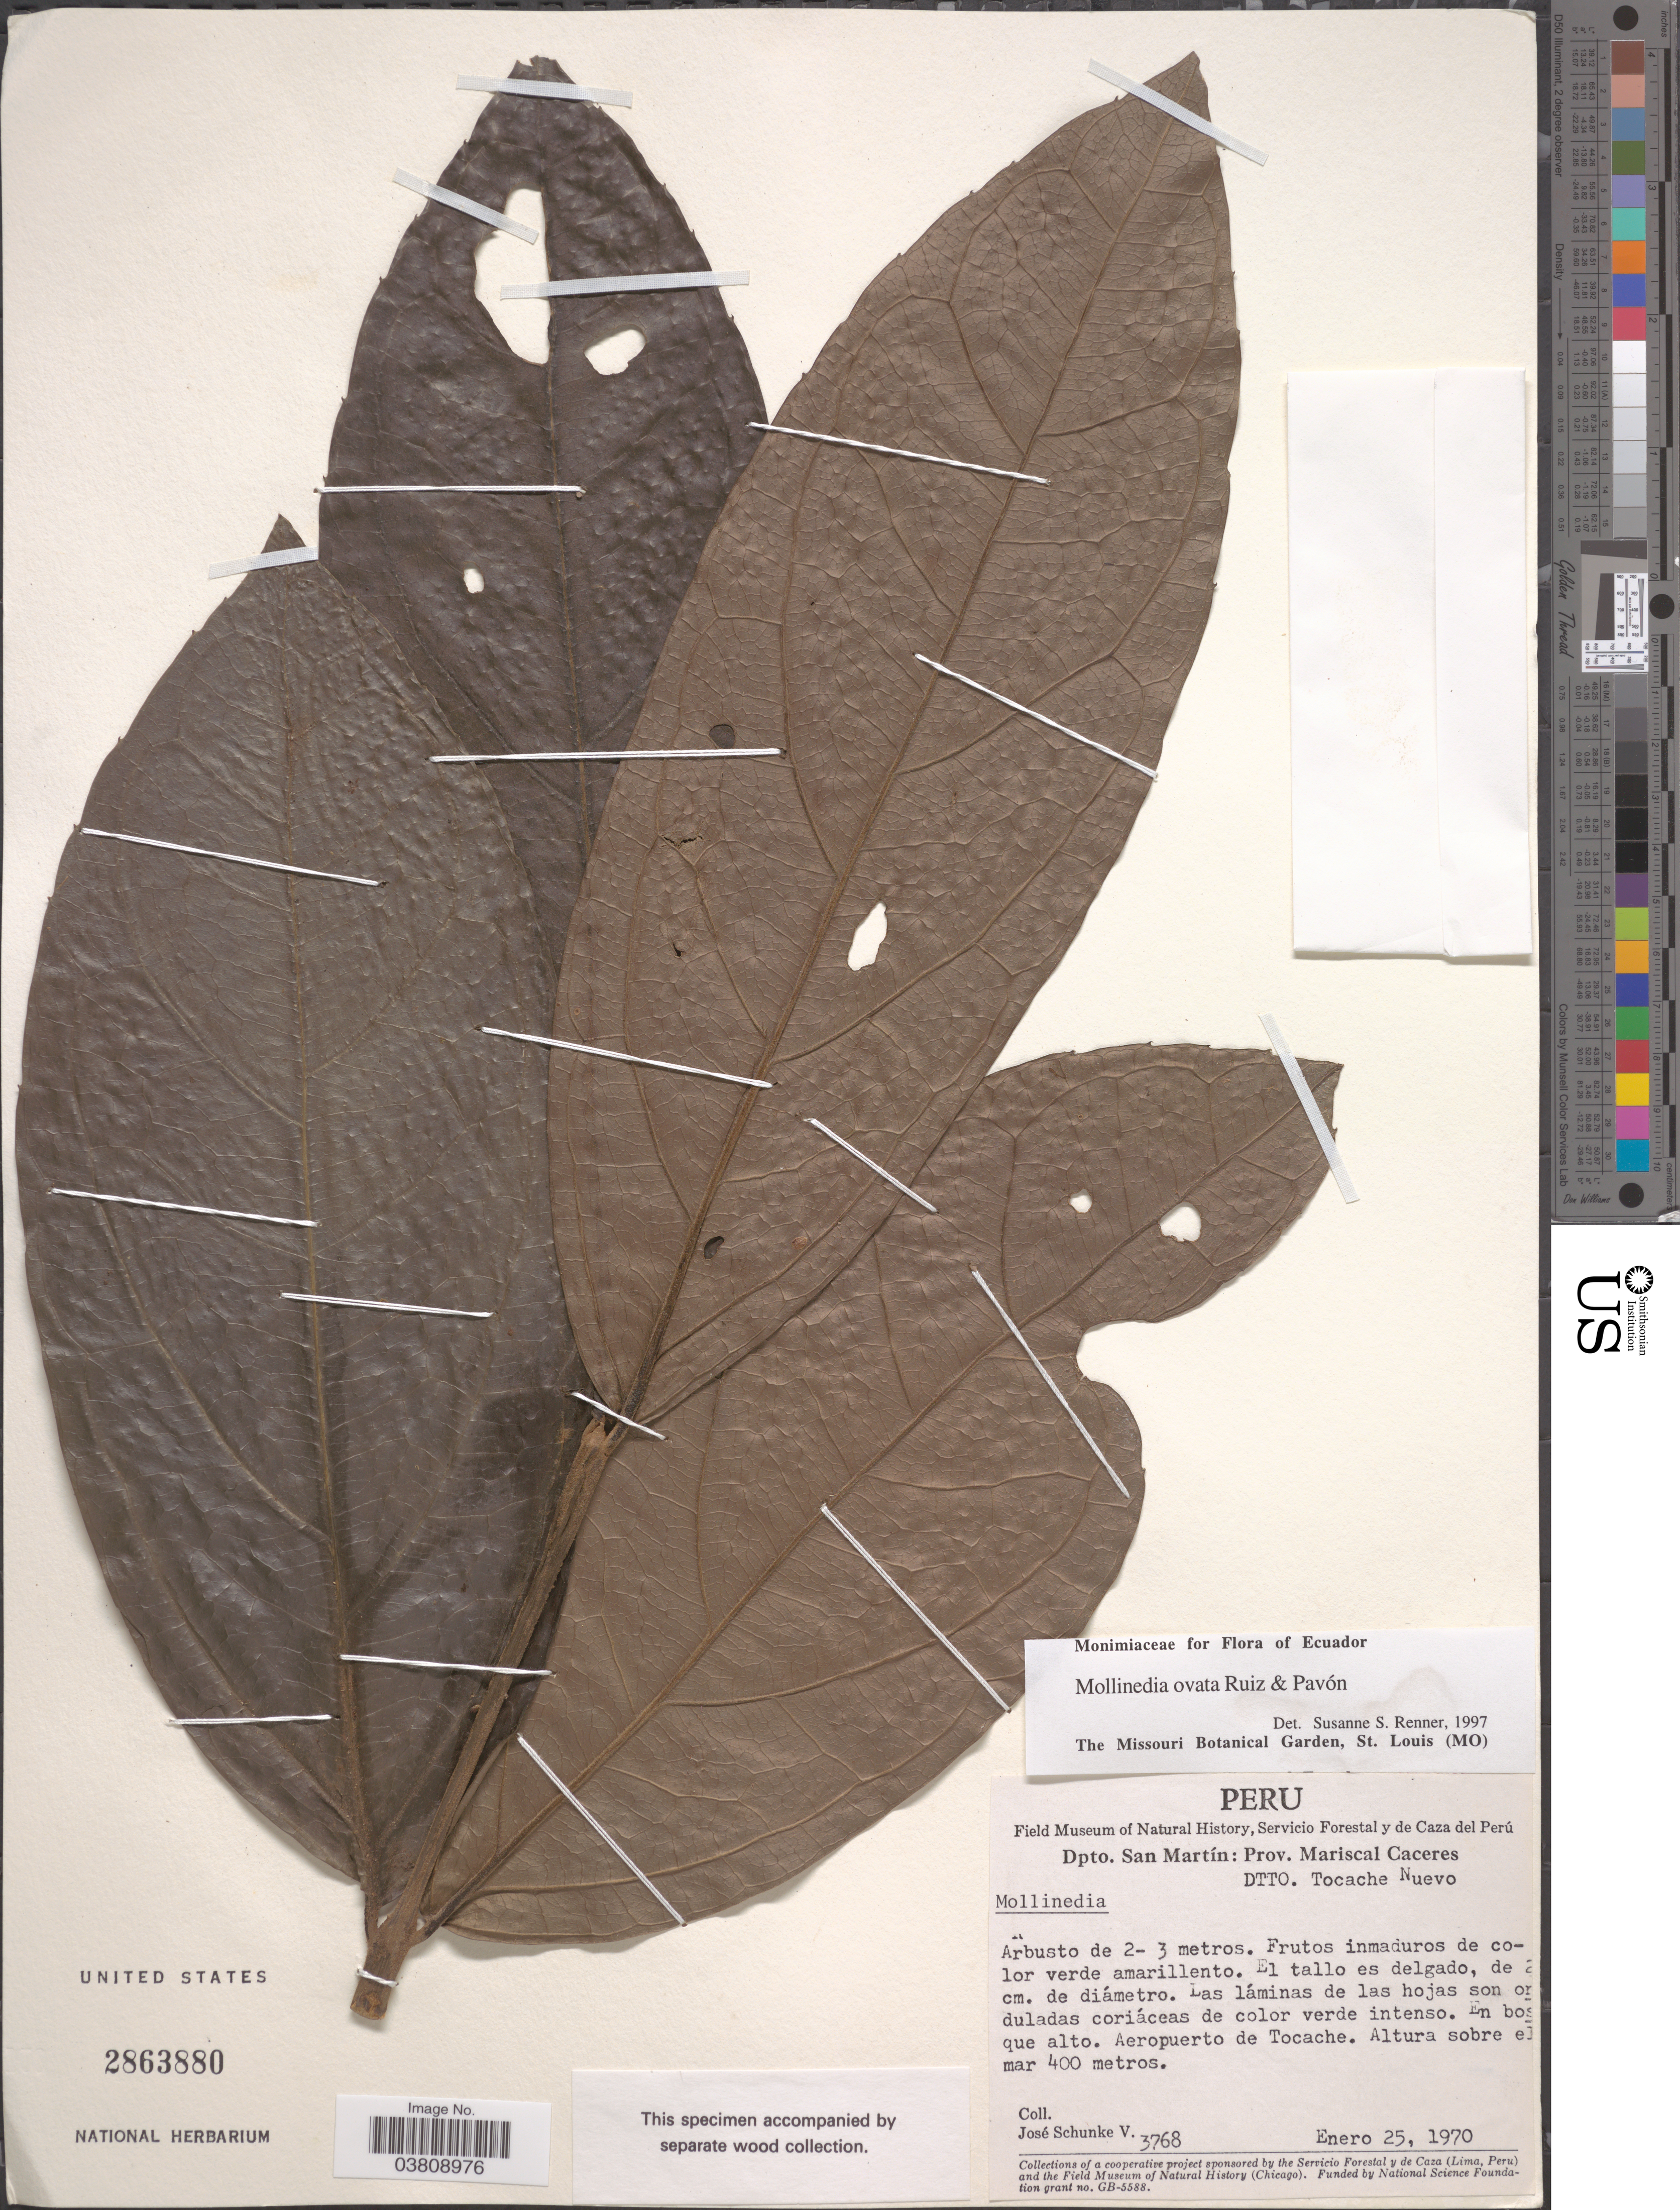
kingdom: Plantae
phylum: Tracheophyta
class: Magnoliopsida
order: Laurales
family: Monimiaceae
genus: Mollinedia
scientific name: Mollinedia ovata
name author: Ruiz & Pav.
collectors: J. Schunke Vigo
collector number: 3768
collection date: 1970-01-25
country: Peru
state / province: San Martín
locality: Dpto. San Martín: Prov. Mariscal Caceres. Dtto: Tocache Nuevo. Aeropuerto de Tocache.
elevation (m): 400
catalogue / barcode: US 2863880